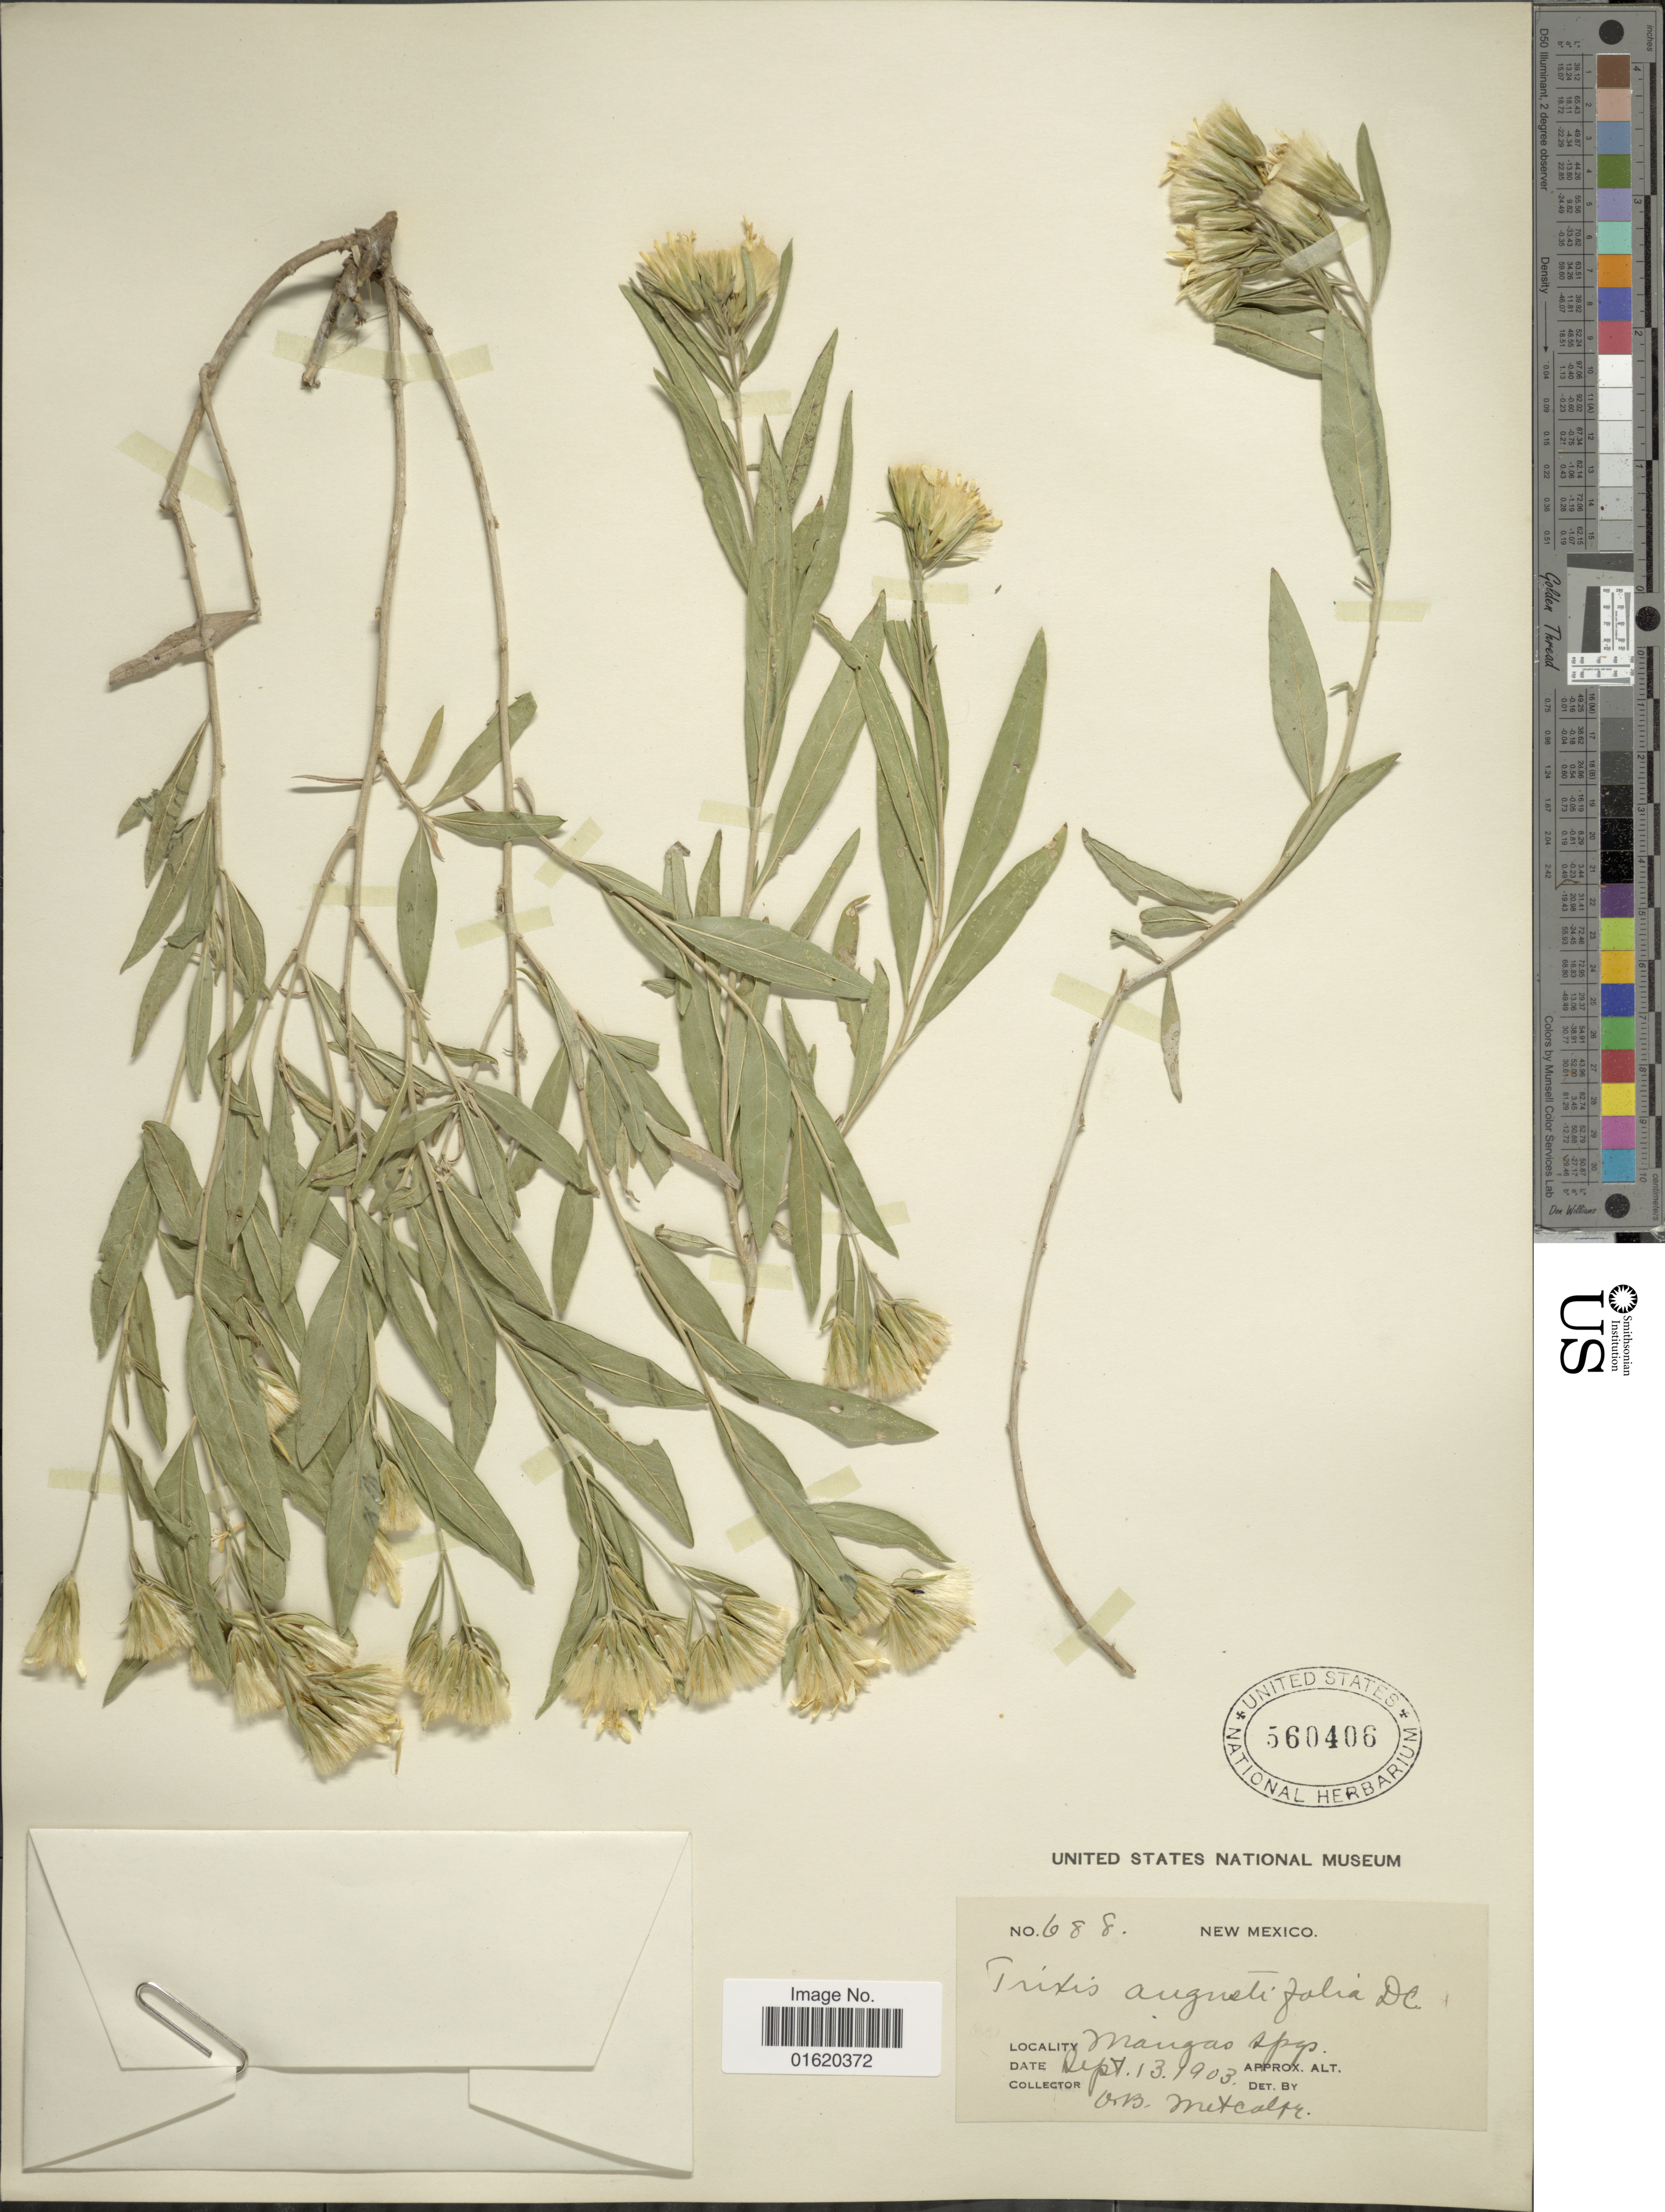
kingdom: Plantae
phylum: Tracheophyta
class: Magnoliopsida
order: Asterales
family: Asteraceae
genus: Trixis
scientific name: Trixis californica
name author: Kellogg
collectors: O. B. Metcalfe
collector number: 688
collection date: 1903-09-13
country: United States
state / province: New Mexico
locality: Mangas Spgs.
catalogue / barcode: US 560406